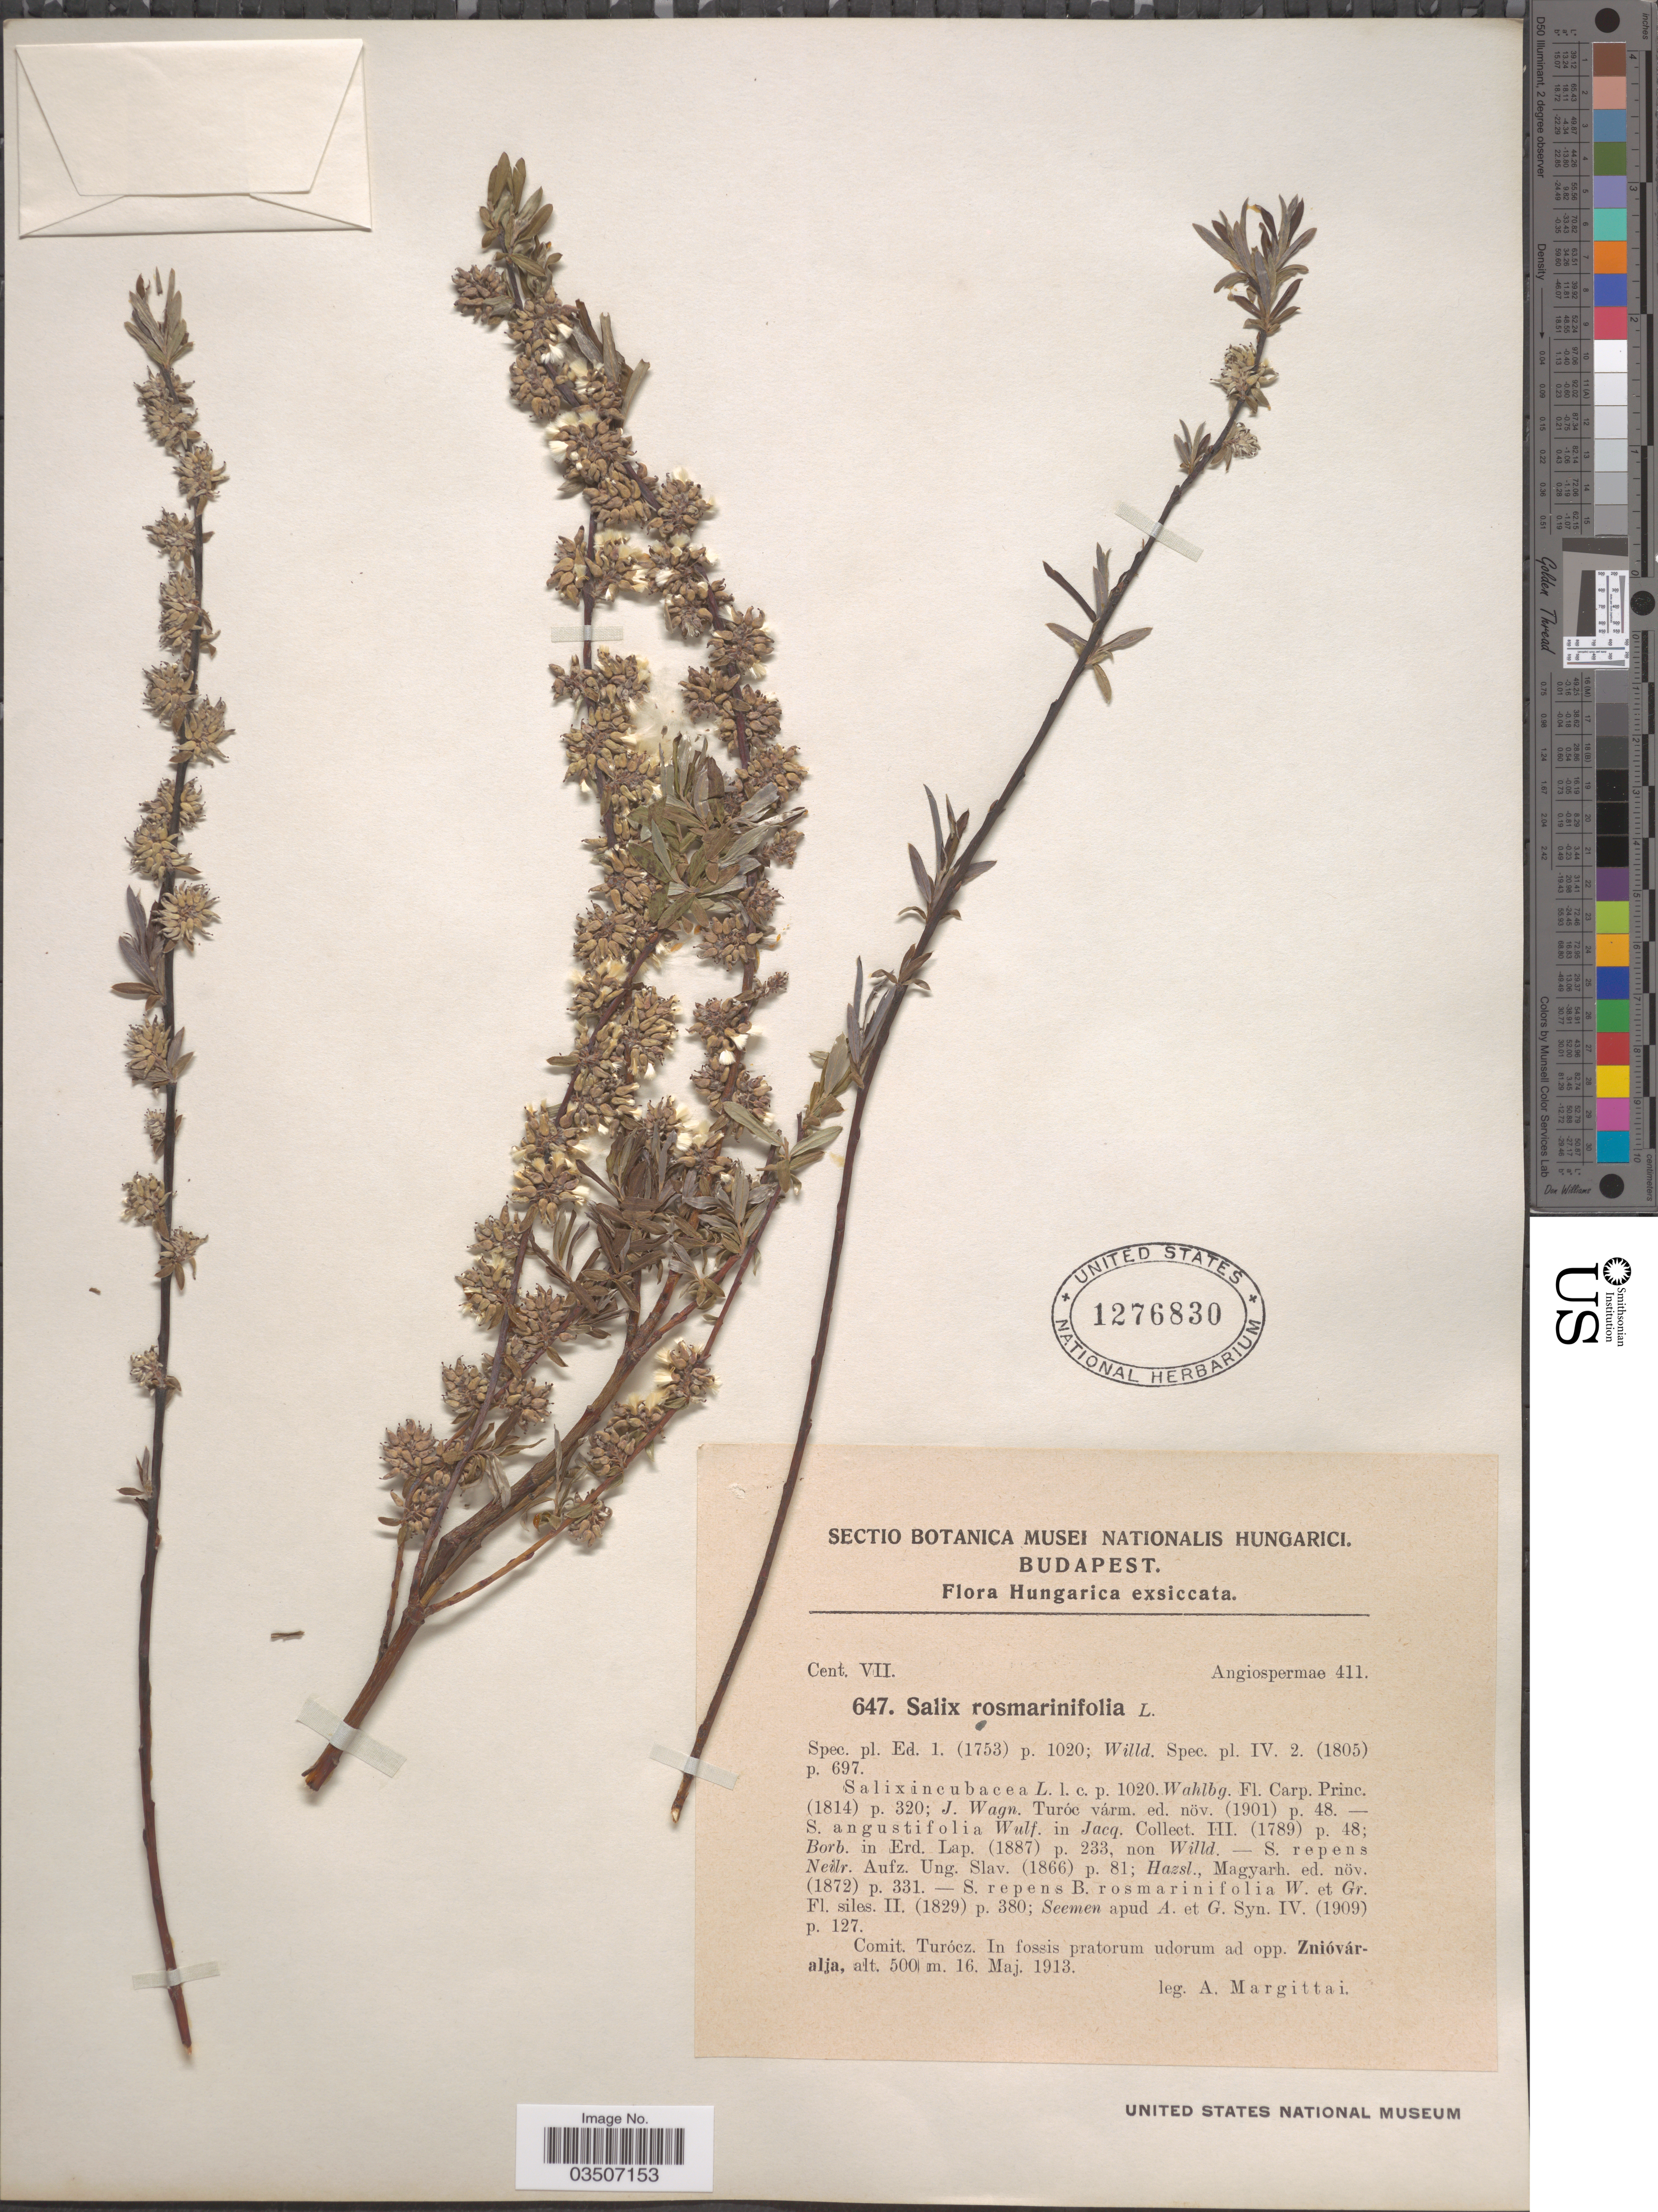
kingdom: Plantae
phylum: Tracheophyta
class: Magnoliopsida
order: Malpighiales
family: Salicaceae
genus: Salix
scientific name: Salix rosmarinifolia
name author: L.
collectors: A. Margittai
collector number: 647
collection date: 1913-05-16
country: Hungary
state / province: Budapest, Capital District of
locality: Comit. Turócz. In fossis pratorum udorum ad opp. Znióváralja.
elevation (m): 500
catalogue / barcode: US 1276830